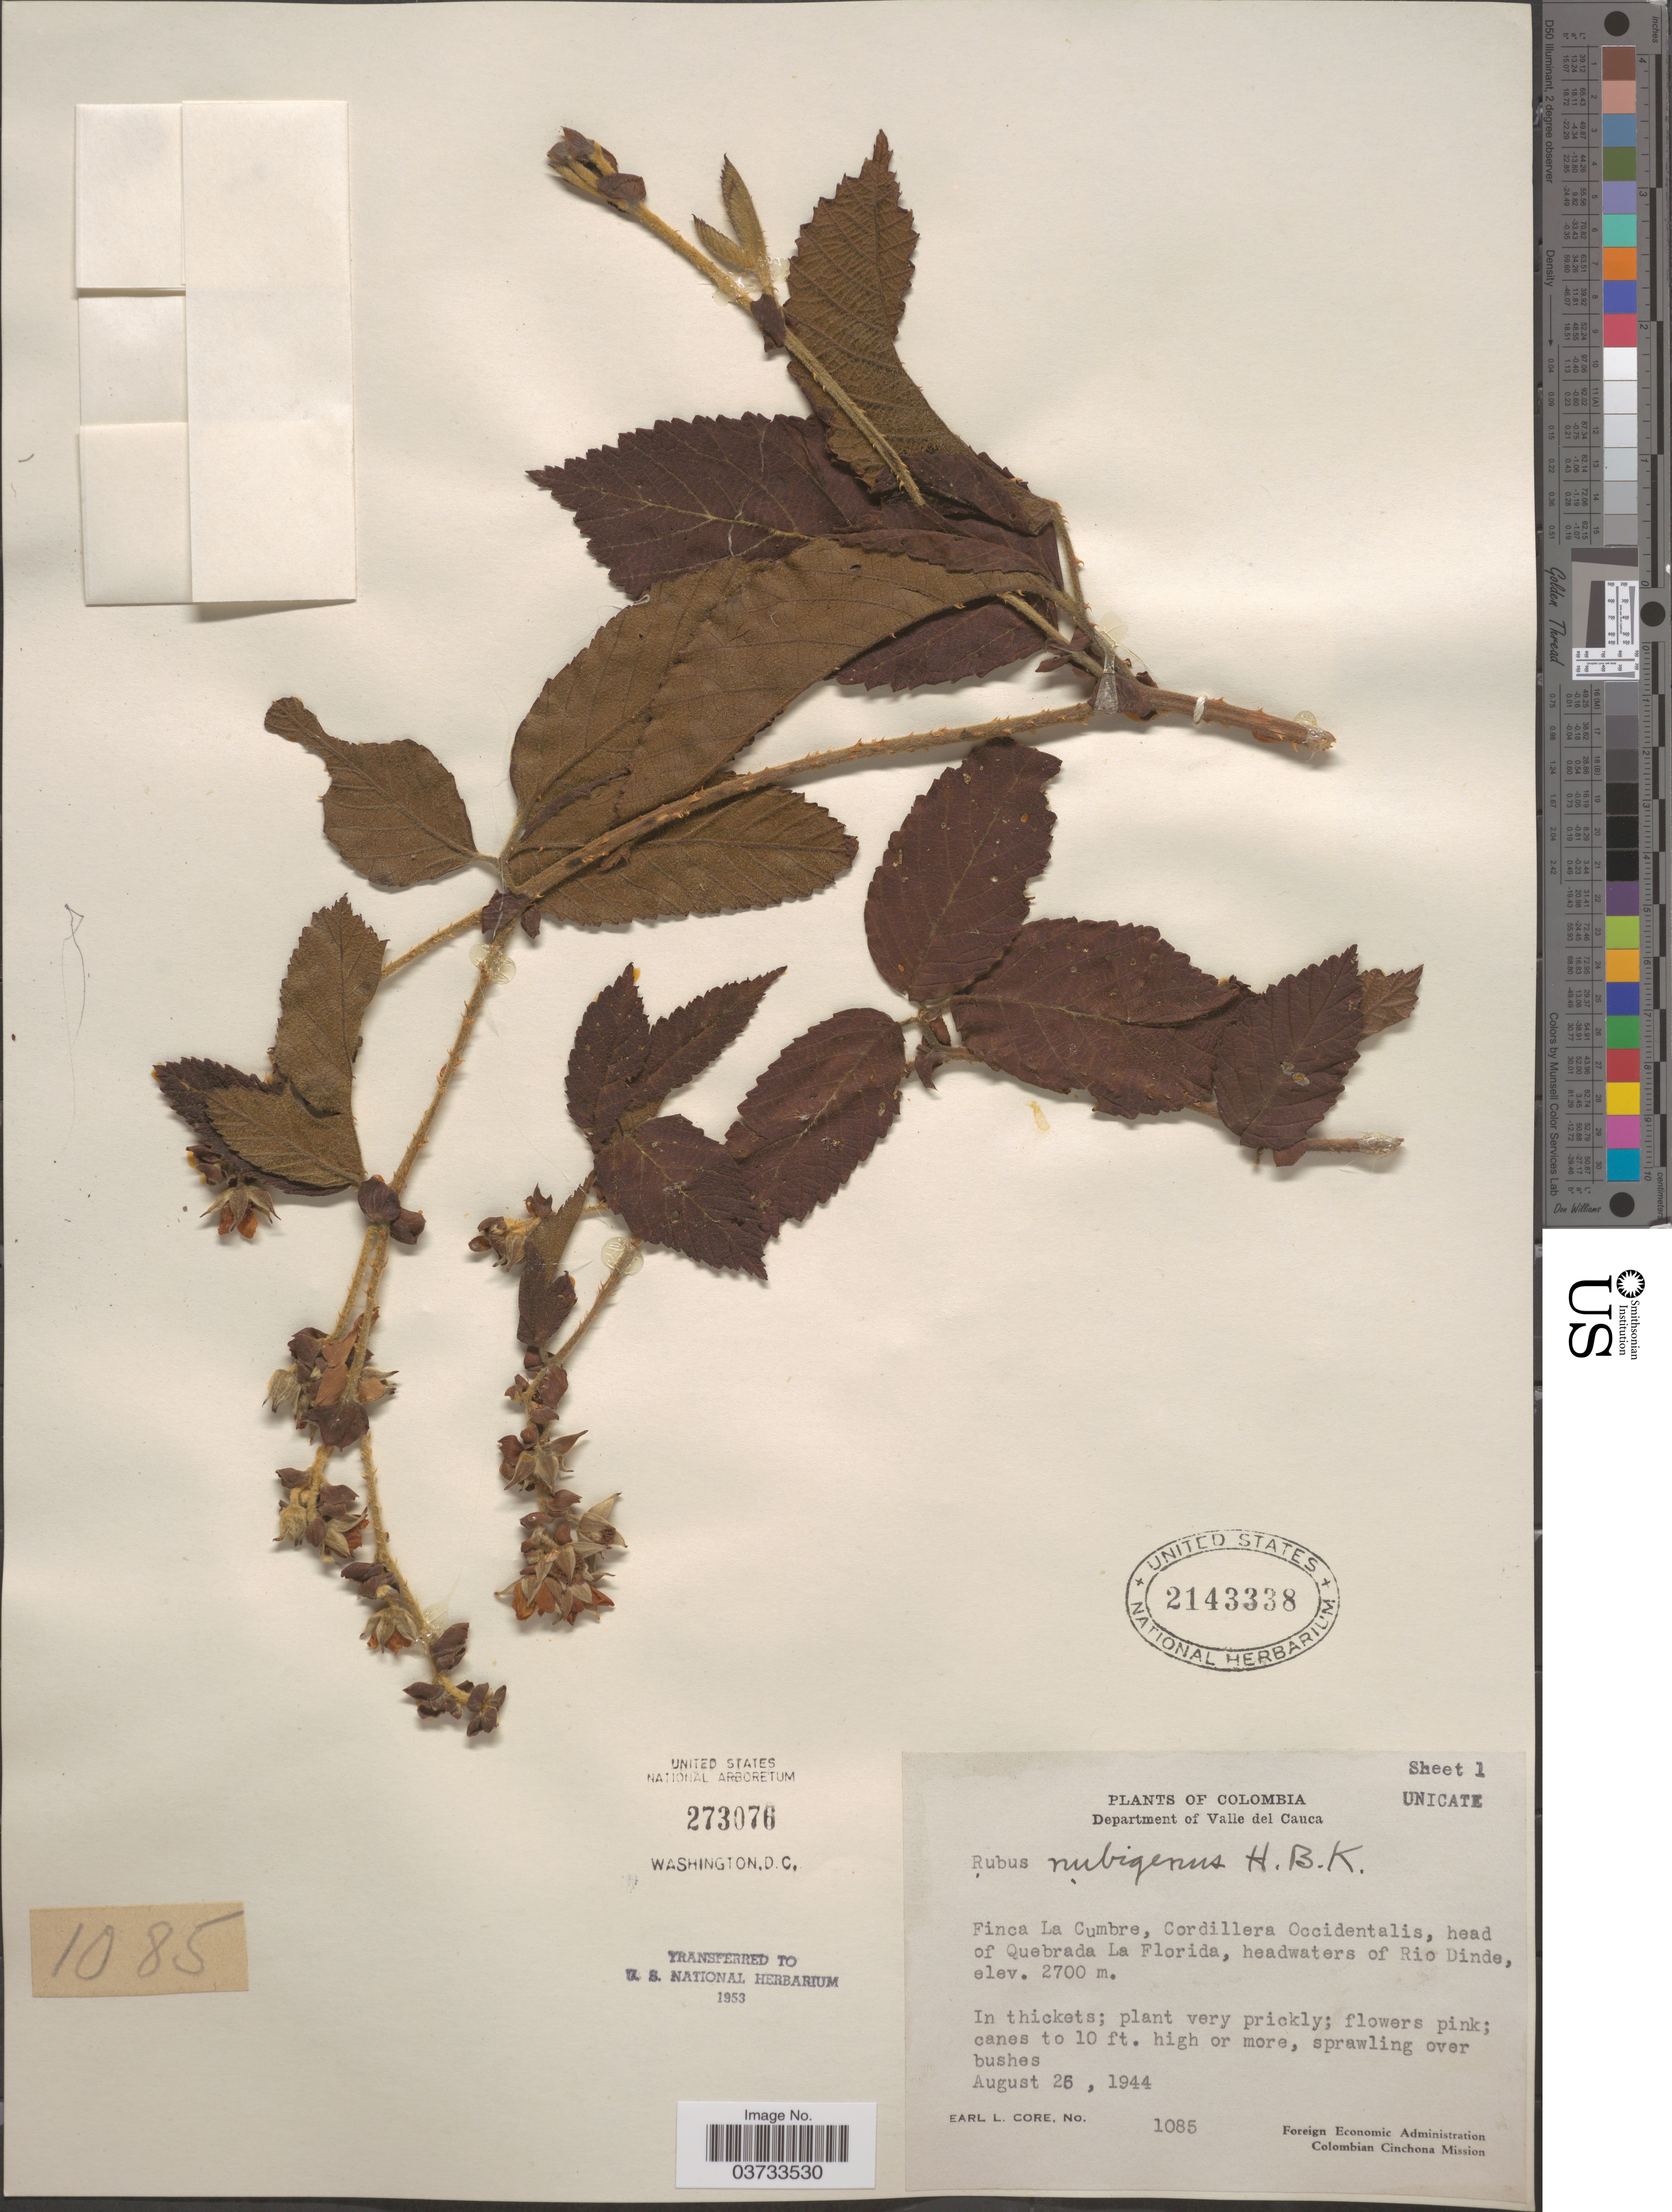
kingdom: Plantae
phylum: Tracheophyta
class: Magnoliopsida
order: Rosales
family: Rosaceae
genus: Rubus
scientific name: Rubus nubigenus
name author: Kunth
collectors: E. L. Core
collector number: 1085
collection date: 1944-08-25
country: Colombia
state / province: Valle del Cauca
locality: Department of Valle del Cauca. Finca La Cumbre, Cordillera Occidentalis, head of Quebrada La Florida, headwaters of Rio Dinde.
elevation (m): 2700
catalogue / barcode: US 2143338